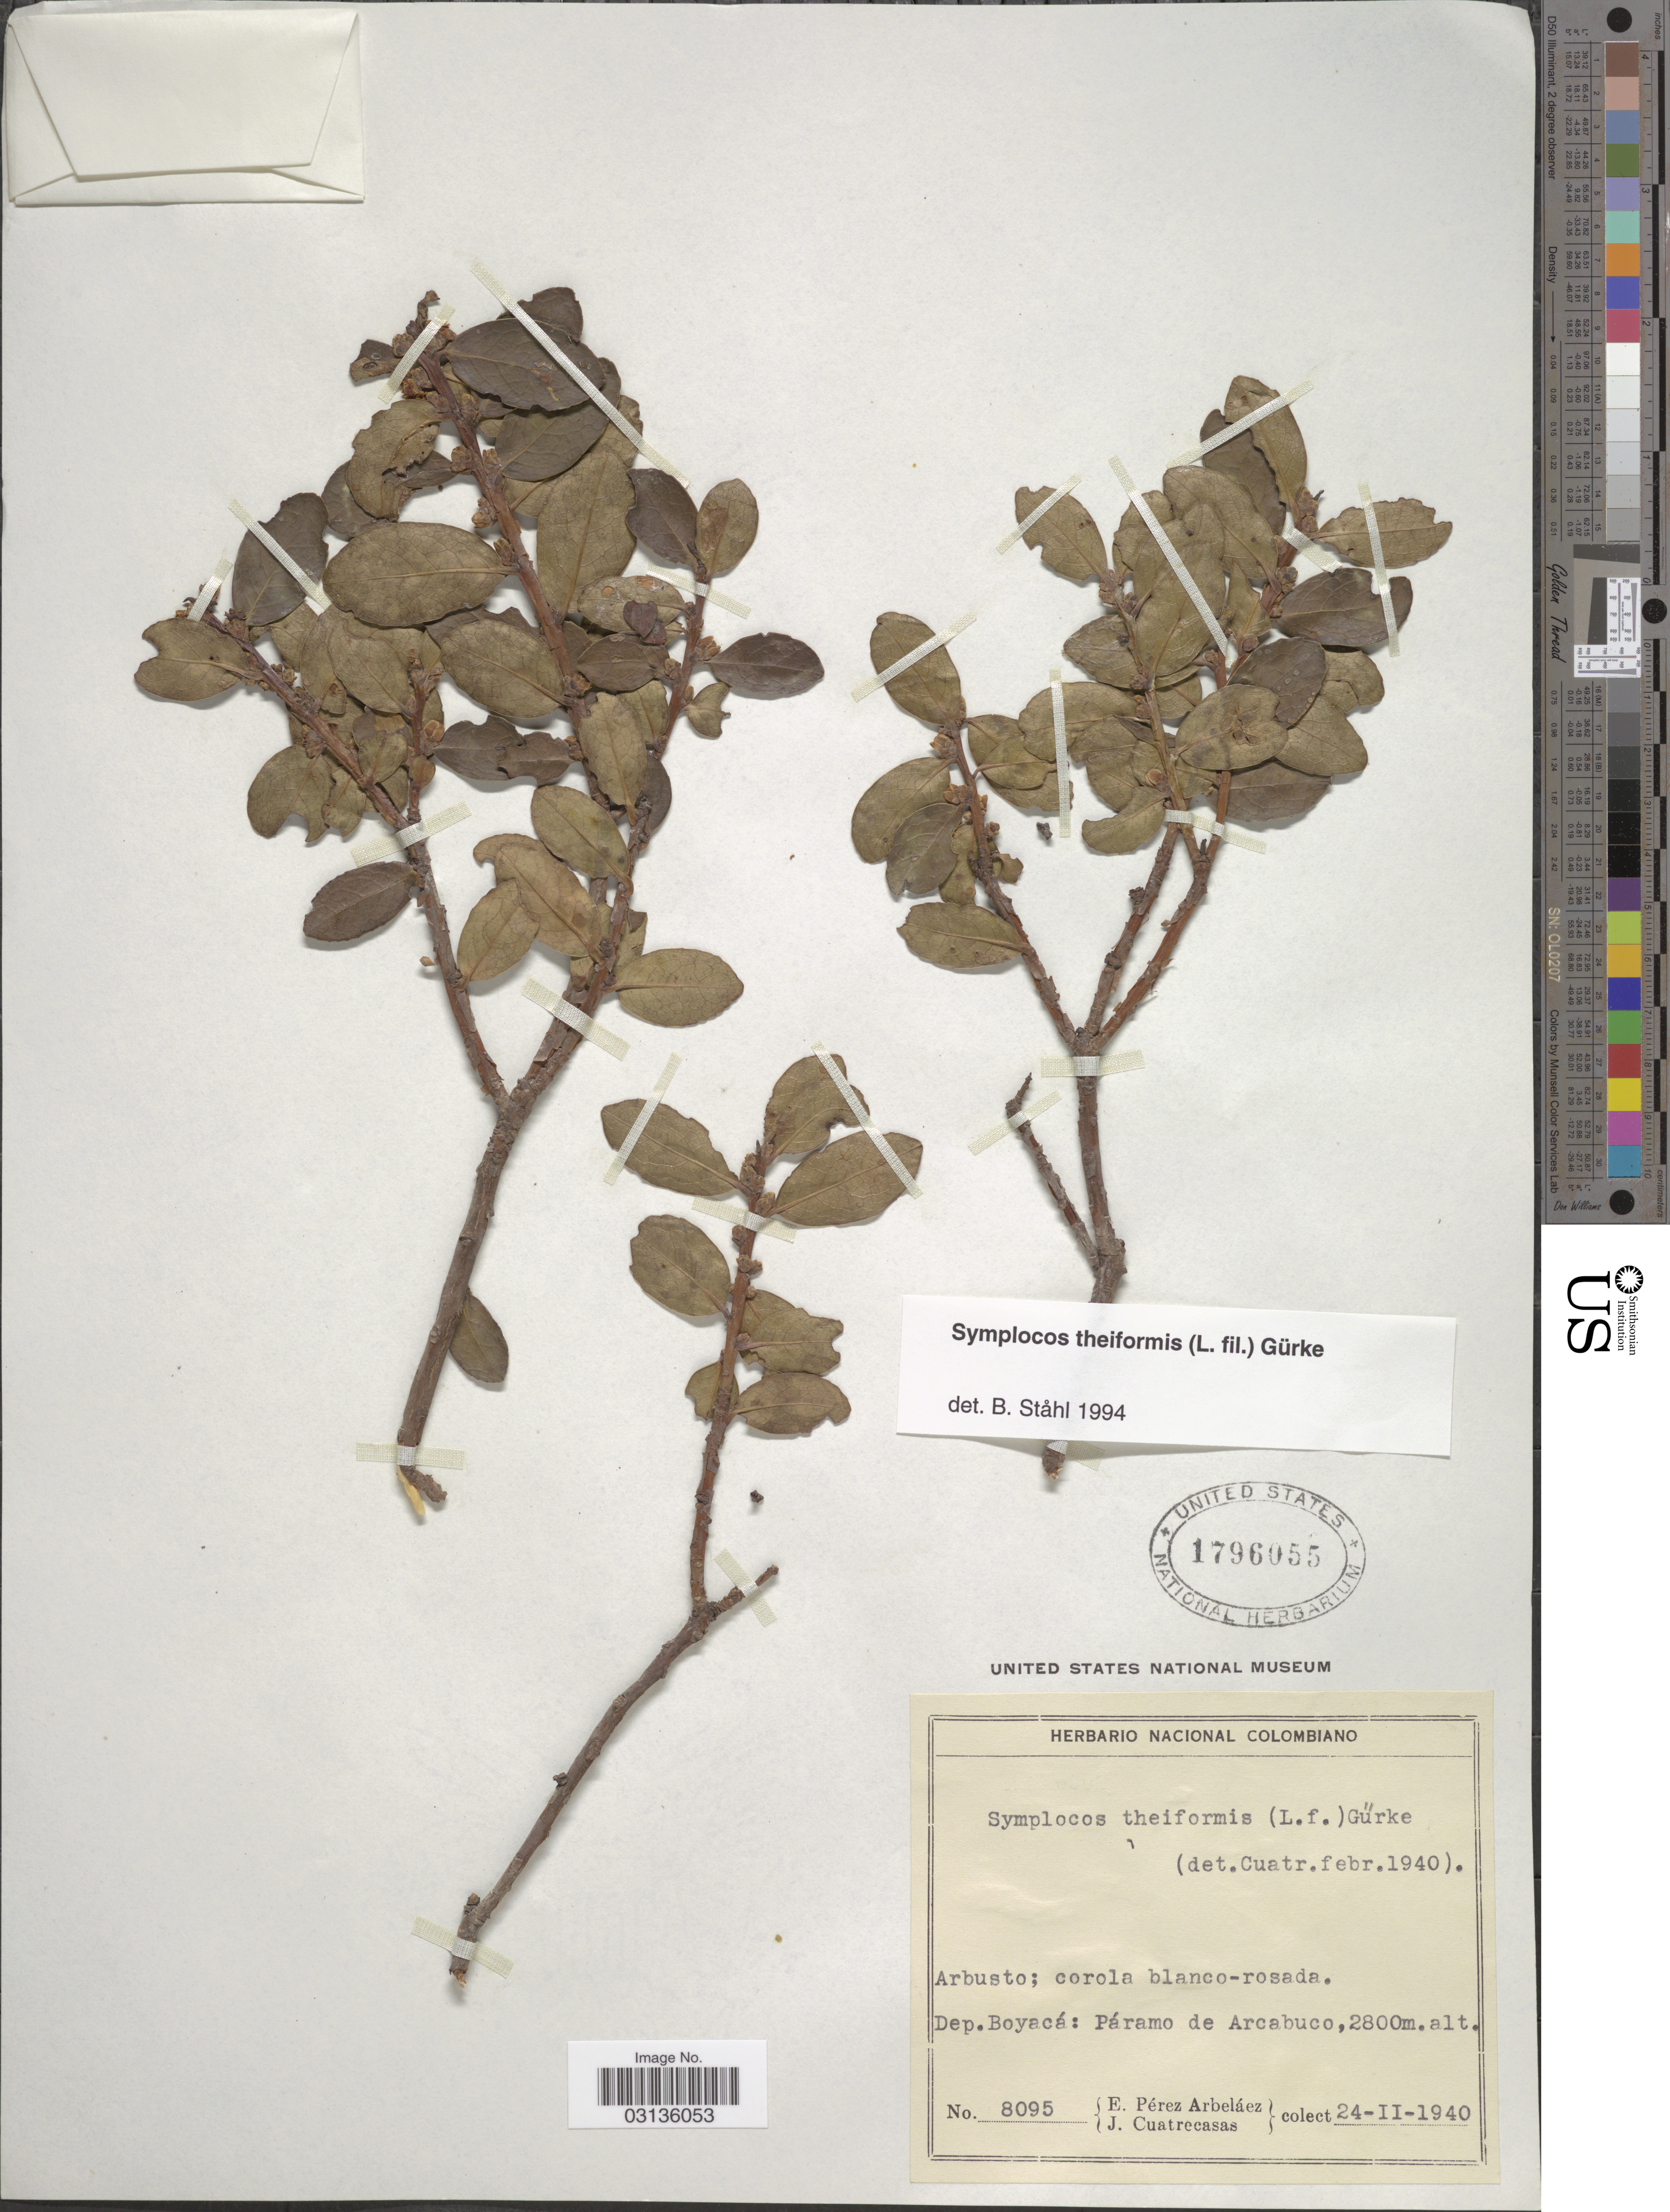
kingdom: Plantae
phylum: Tracheophyta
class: Magnoliopsida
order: Ericales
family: Symplocaceae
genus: Symplocos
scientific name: Symplocos theiformis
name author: (L. f.) Oken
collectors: E. Pérez Arbeláez & J. Cuatrecasas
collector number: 8095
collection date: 1940-02-24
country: Colombia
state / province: Boyacá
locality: Dep. Boyacá: Páramo de Arcabuco.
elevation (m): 2800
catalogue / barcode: US 1796055